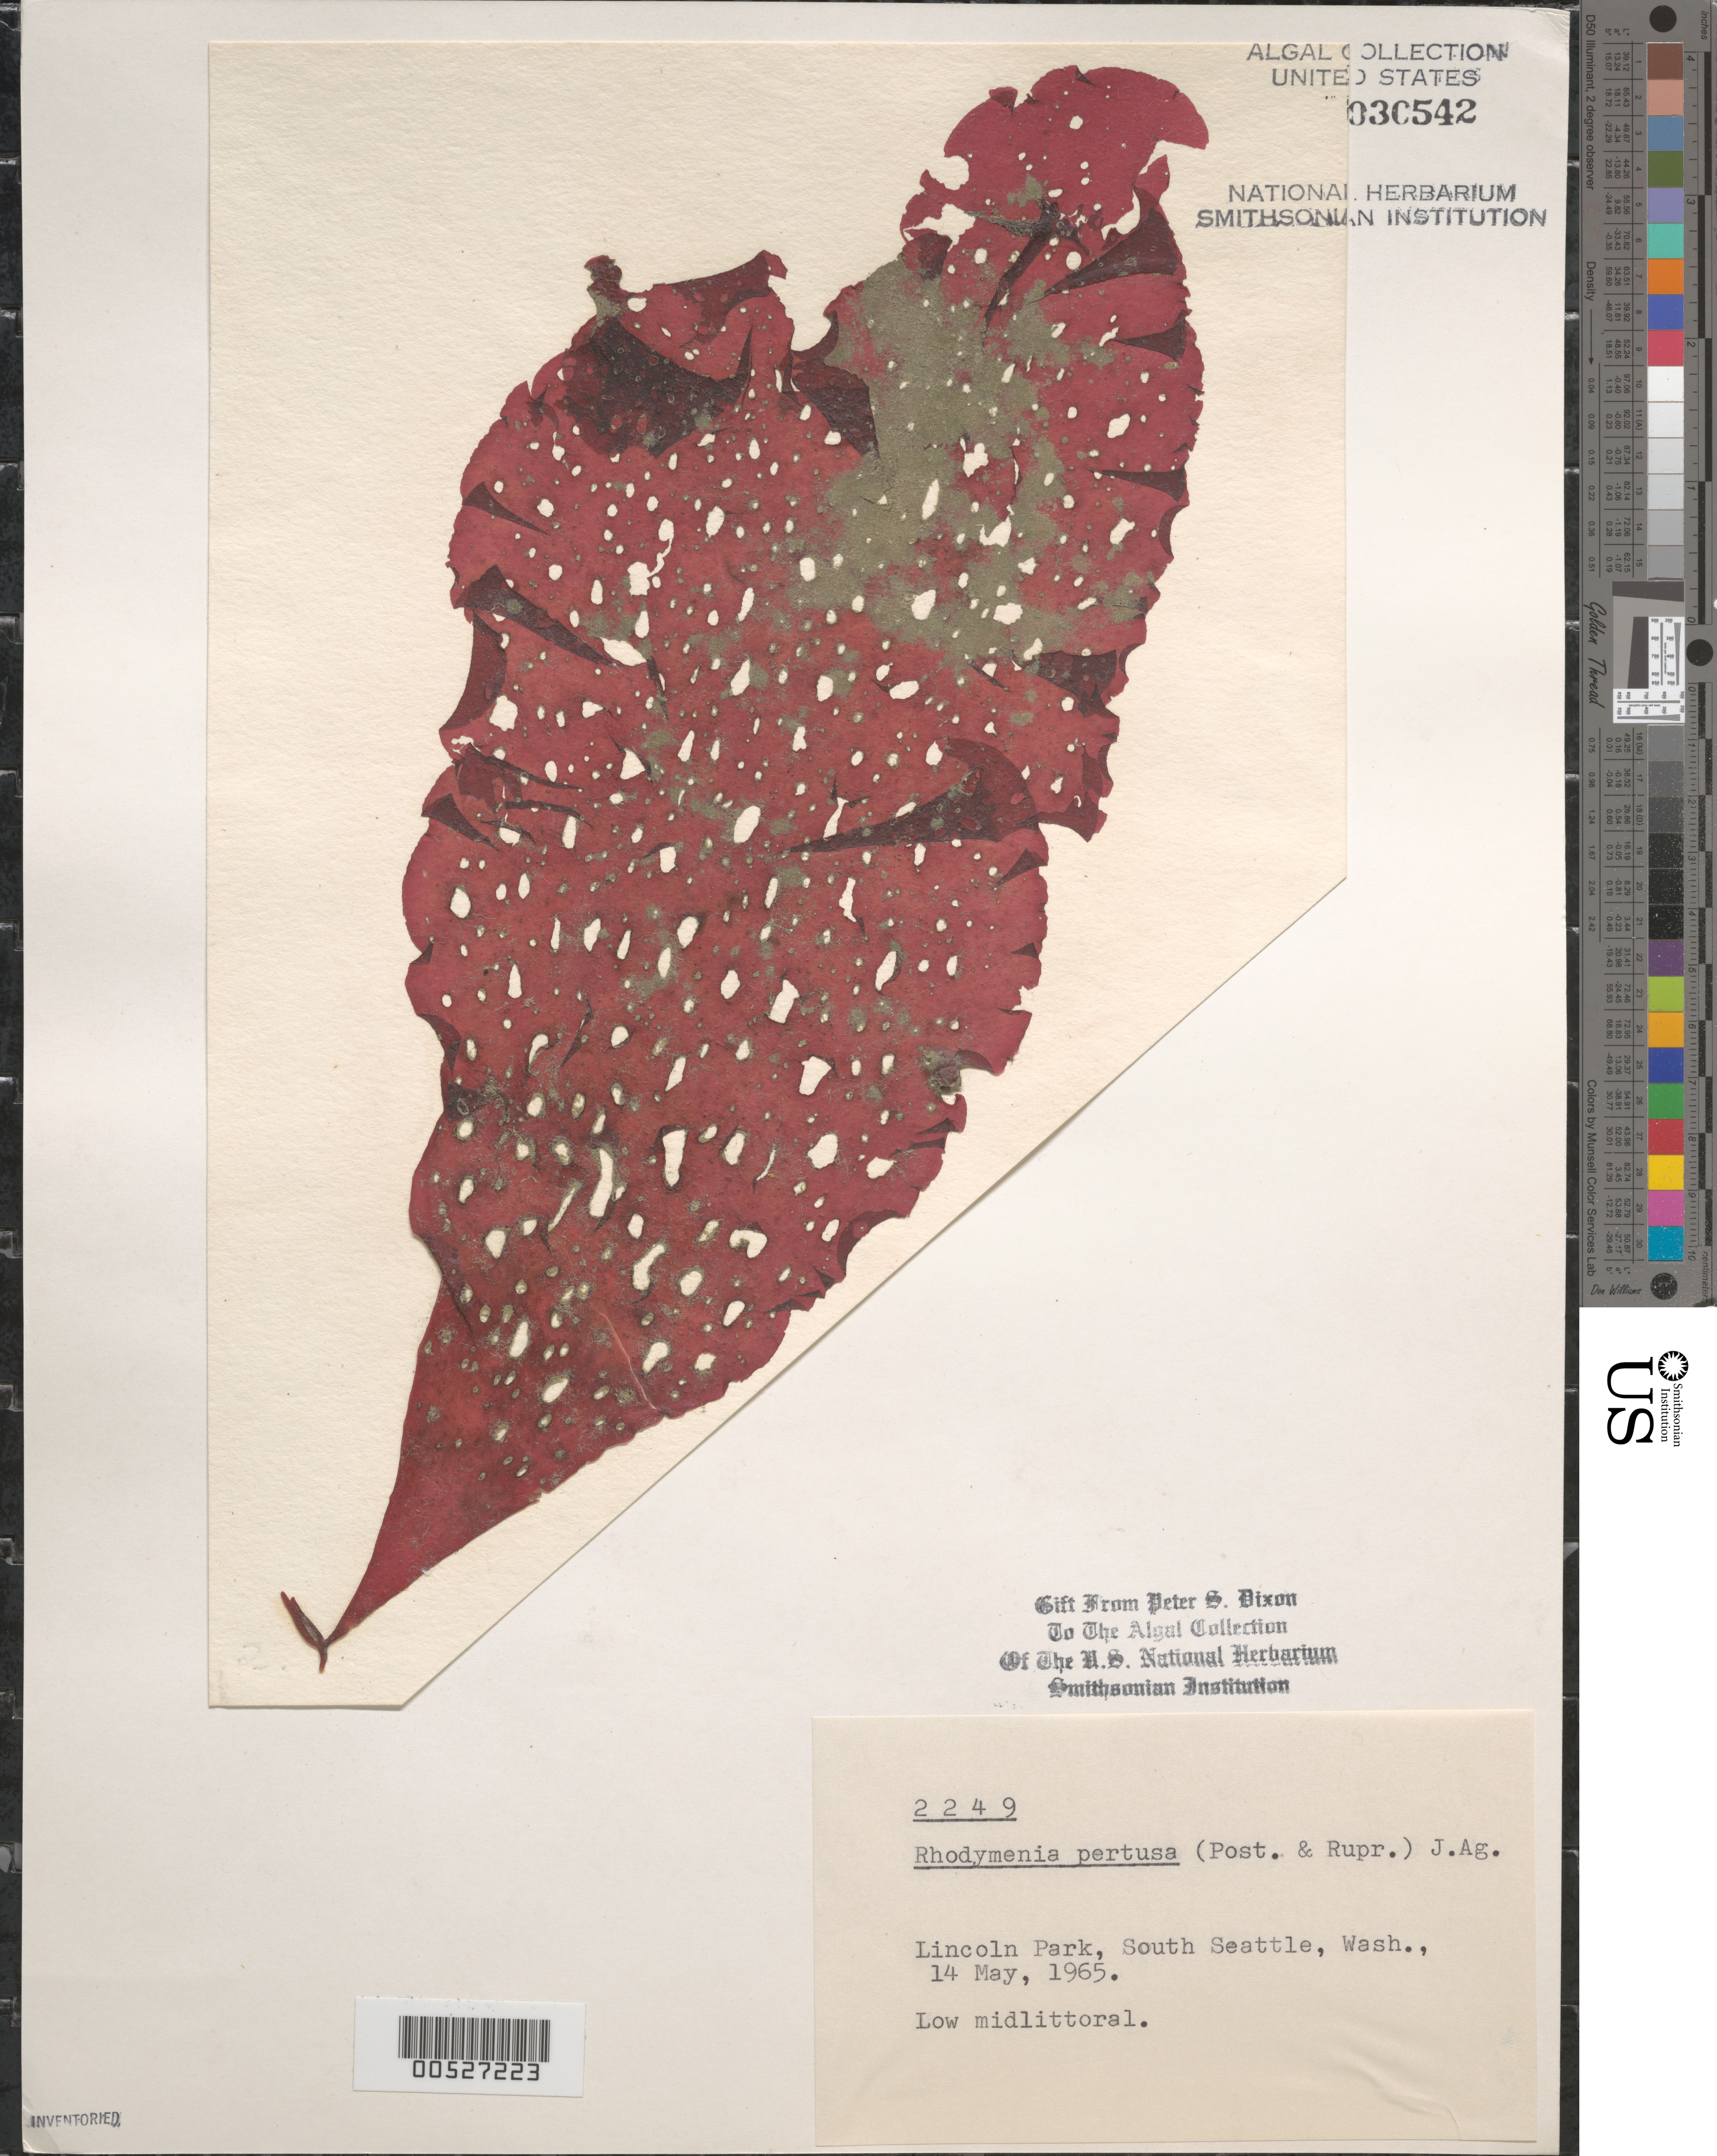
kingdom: Plantae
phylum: Rhodophyta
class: Florideophyceae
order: Rhodymeniales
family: Rhodymeniaceae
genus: Rhodymenia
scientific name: Rhodymenia pertusa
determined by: Dixon, P. S.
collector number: PSD 2249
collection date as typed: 14 May 1965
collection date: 1965-05-14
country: United States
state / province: Washington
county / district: King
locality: Lincoln Park, south Seattle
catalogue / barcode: US 30542